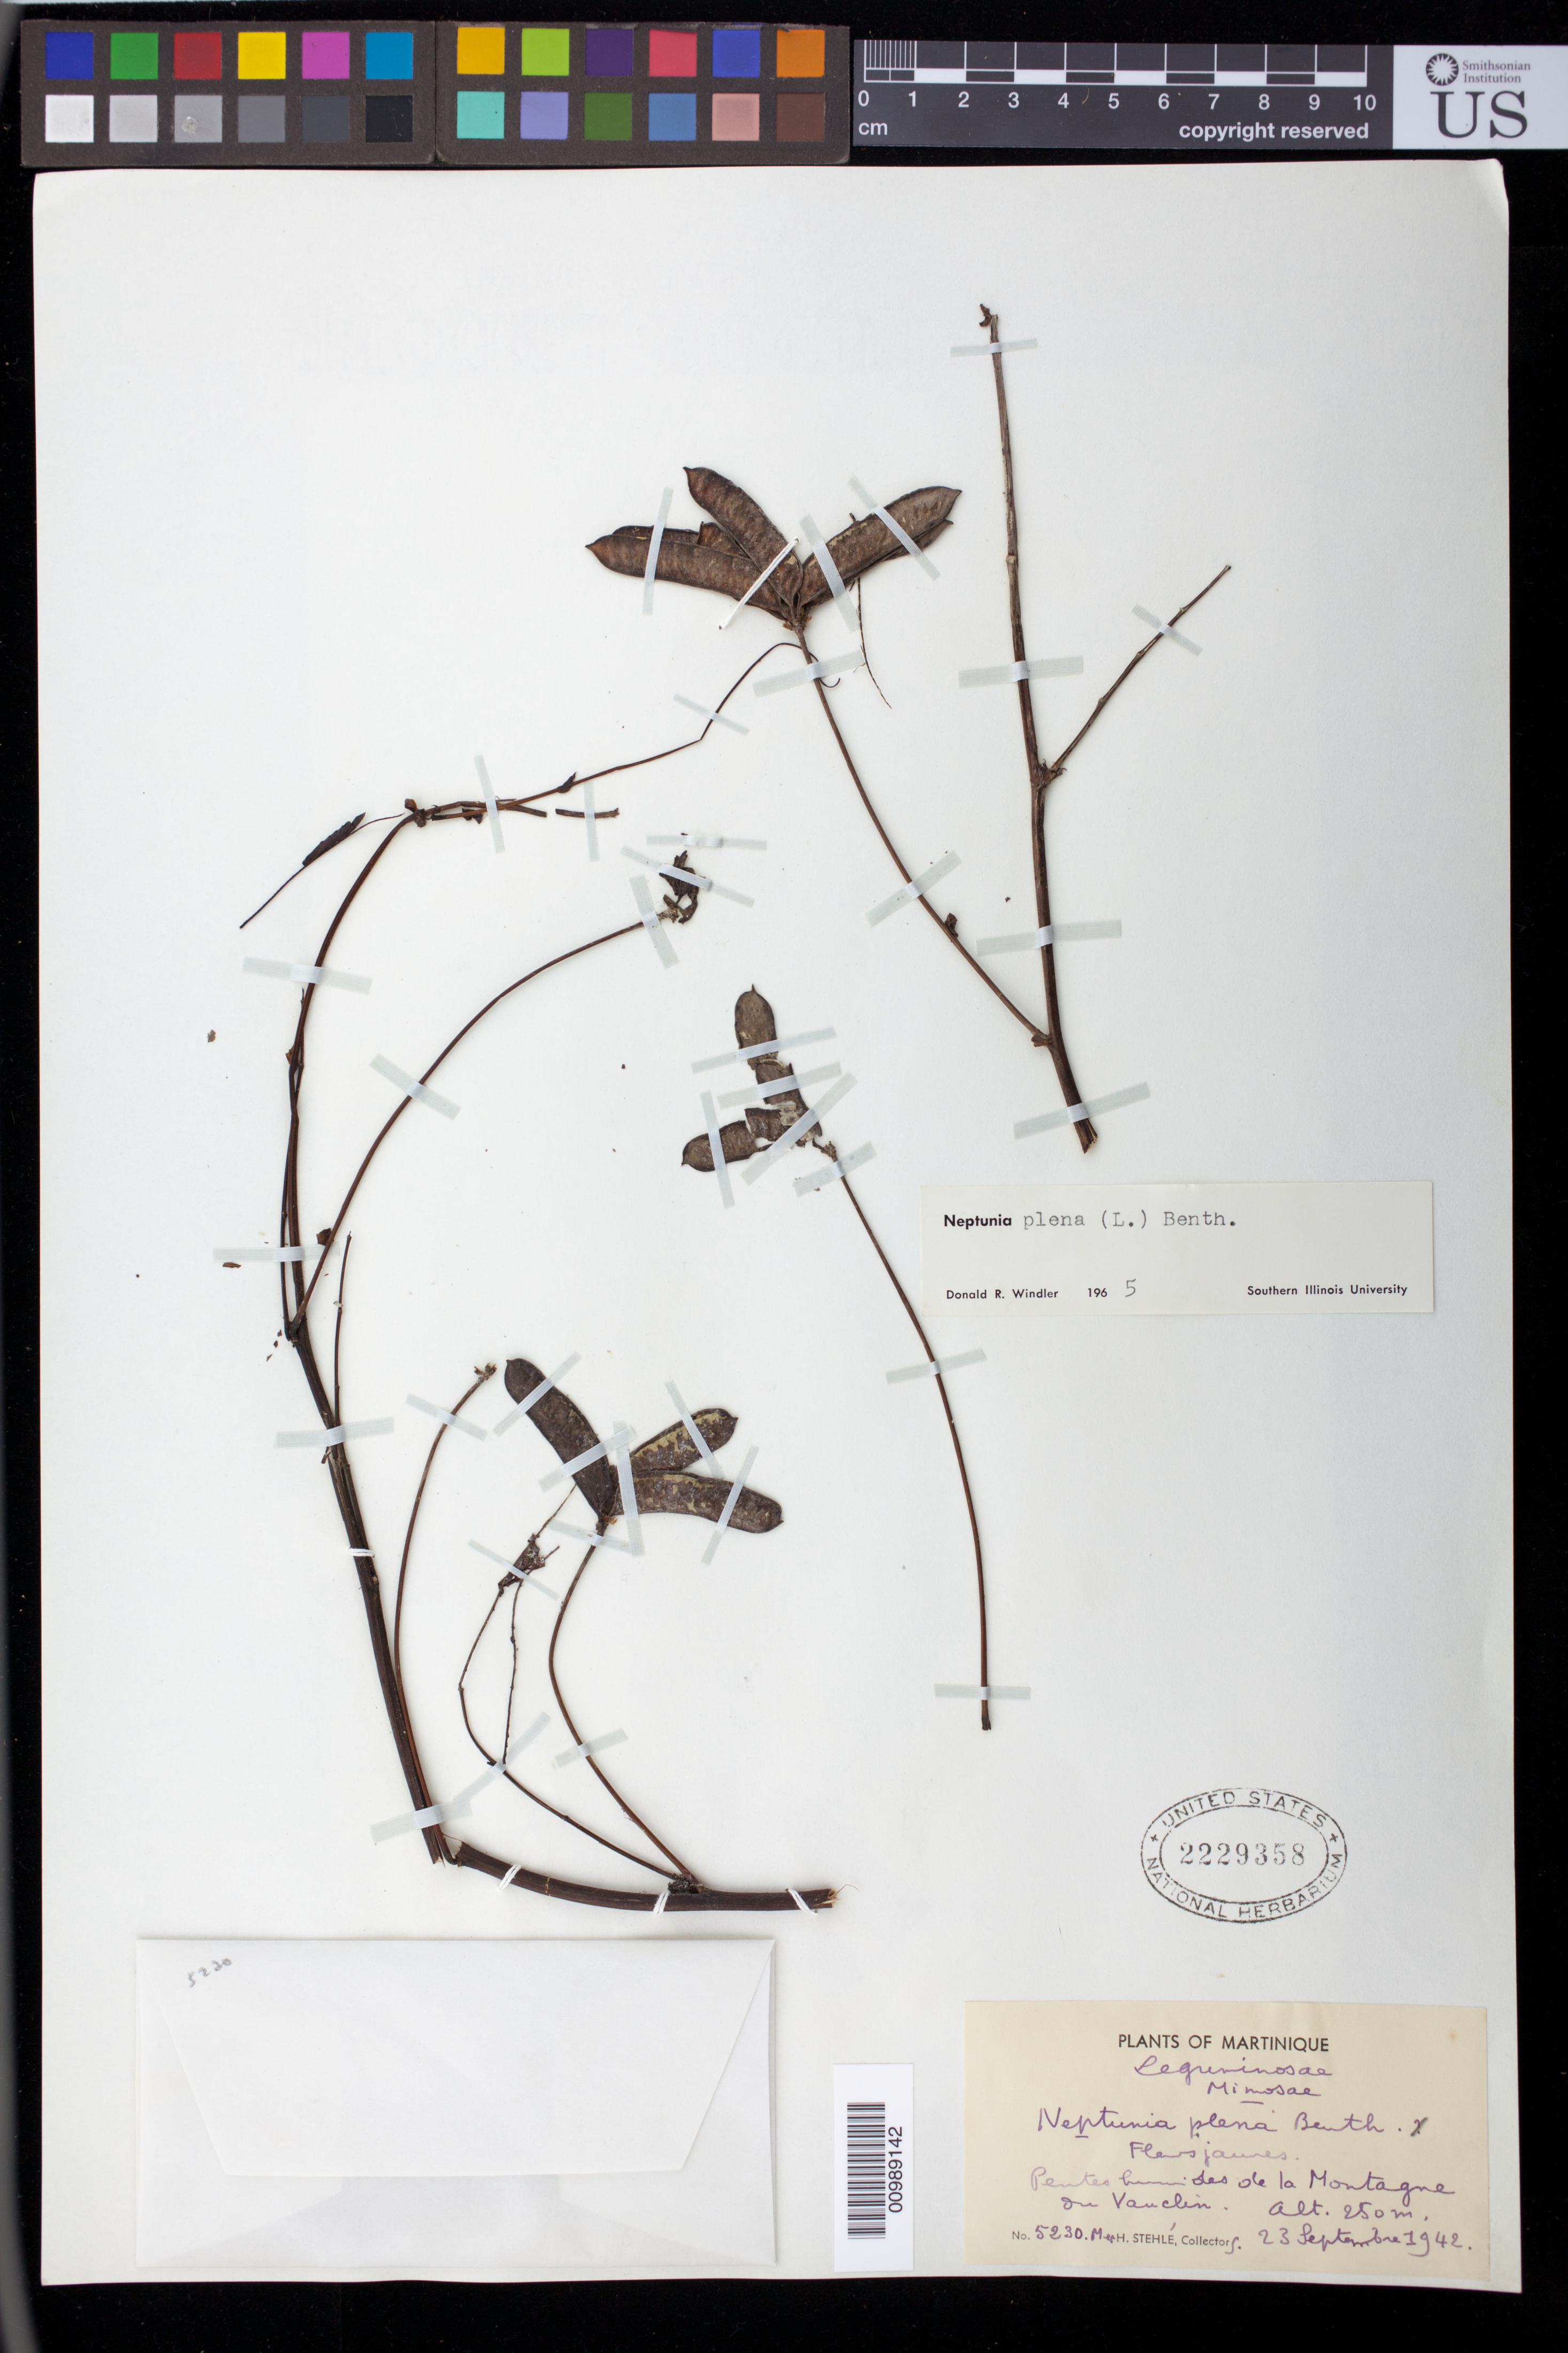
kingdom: Plantae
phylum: Tracheophyta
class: Magnoliopsida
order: Fabales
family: Fabaceae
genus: Neptunia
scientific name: Neptunia plena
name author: (L.) Benth.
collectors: H. Stehlé & M. Stehlé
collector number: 5230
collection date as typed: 23 Sep 1942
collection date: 1942-09-23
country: Martinique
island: Martinique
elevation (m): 250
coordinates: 0 N, 0 E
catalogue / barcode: US 2229358